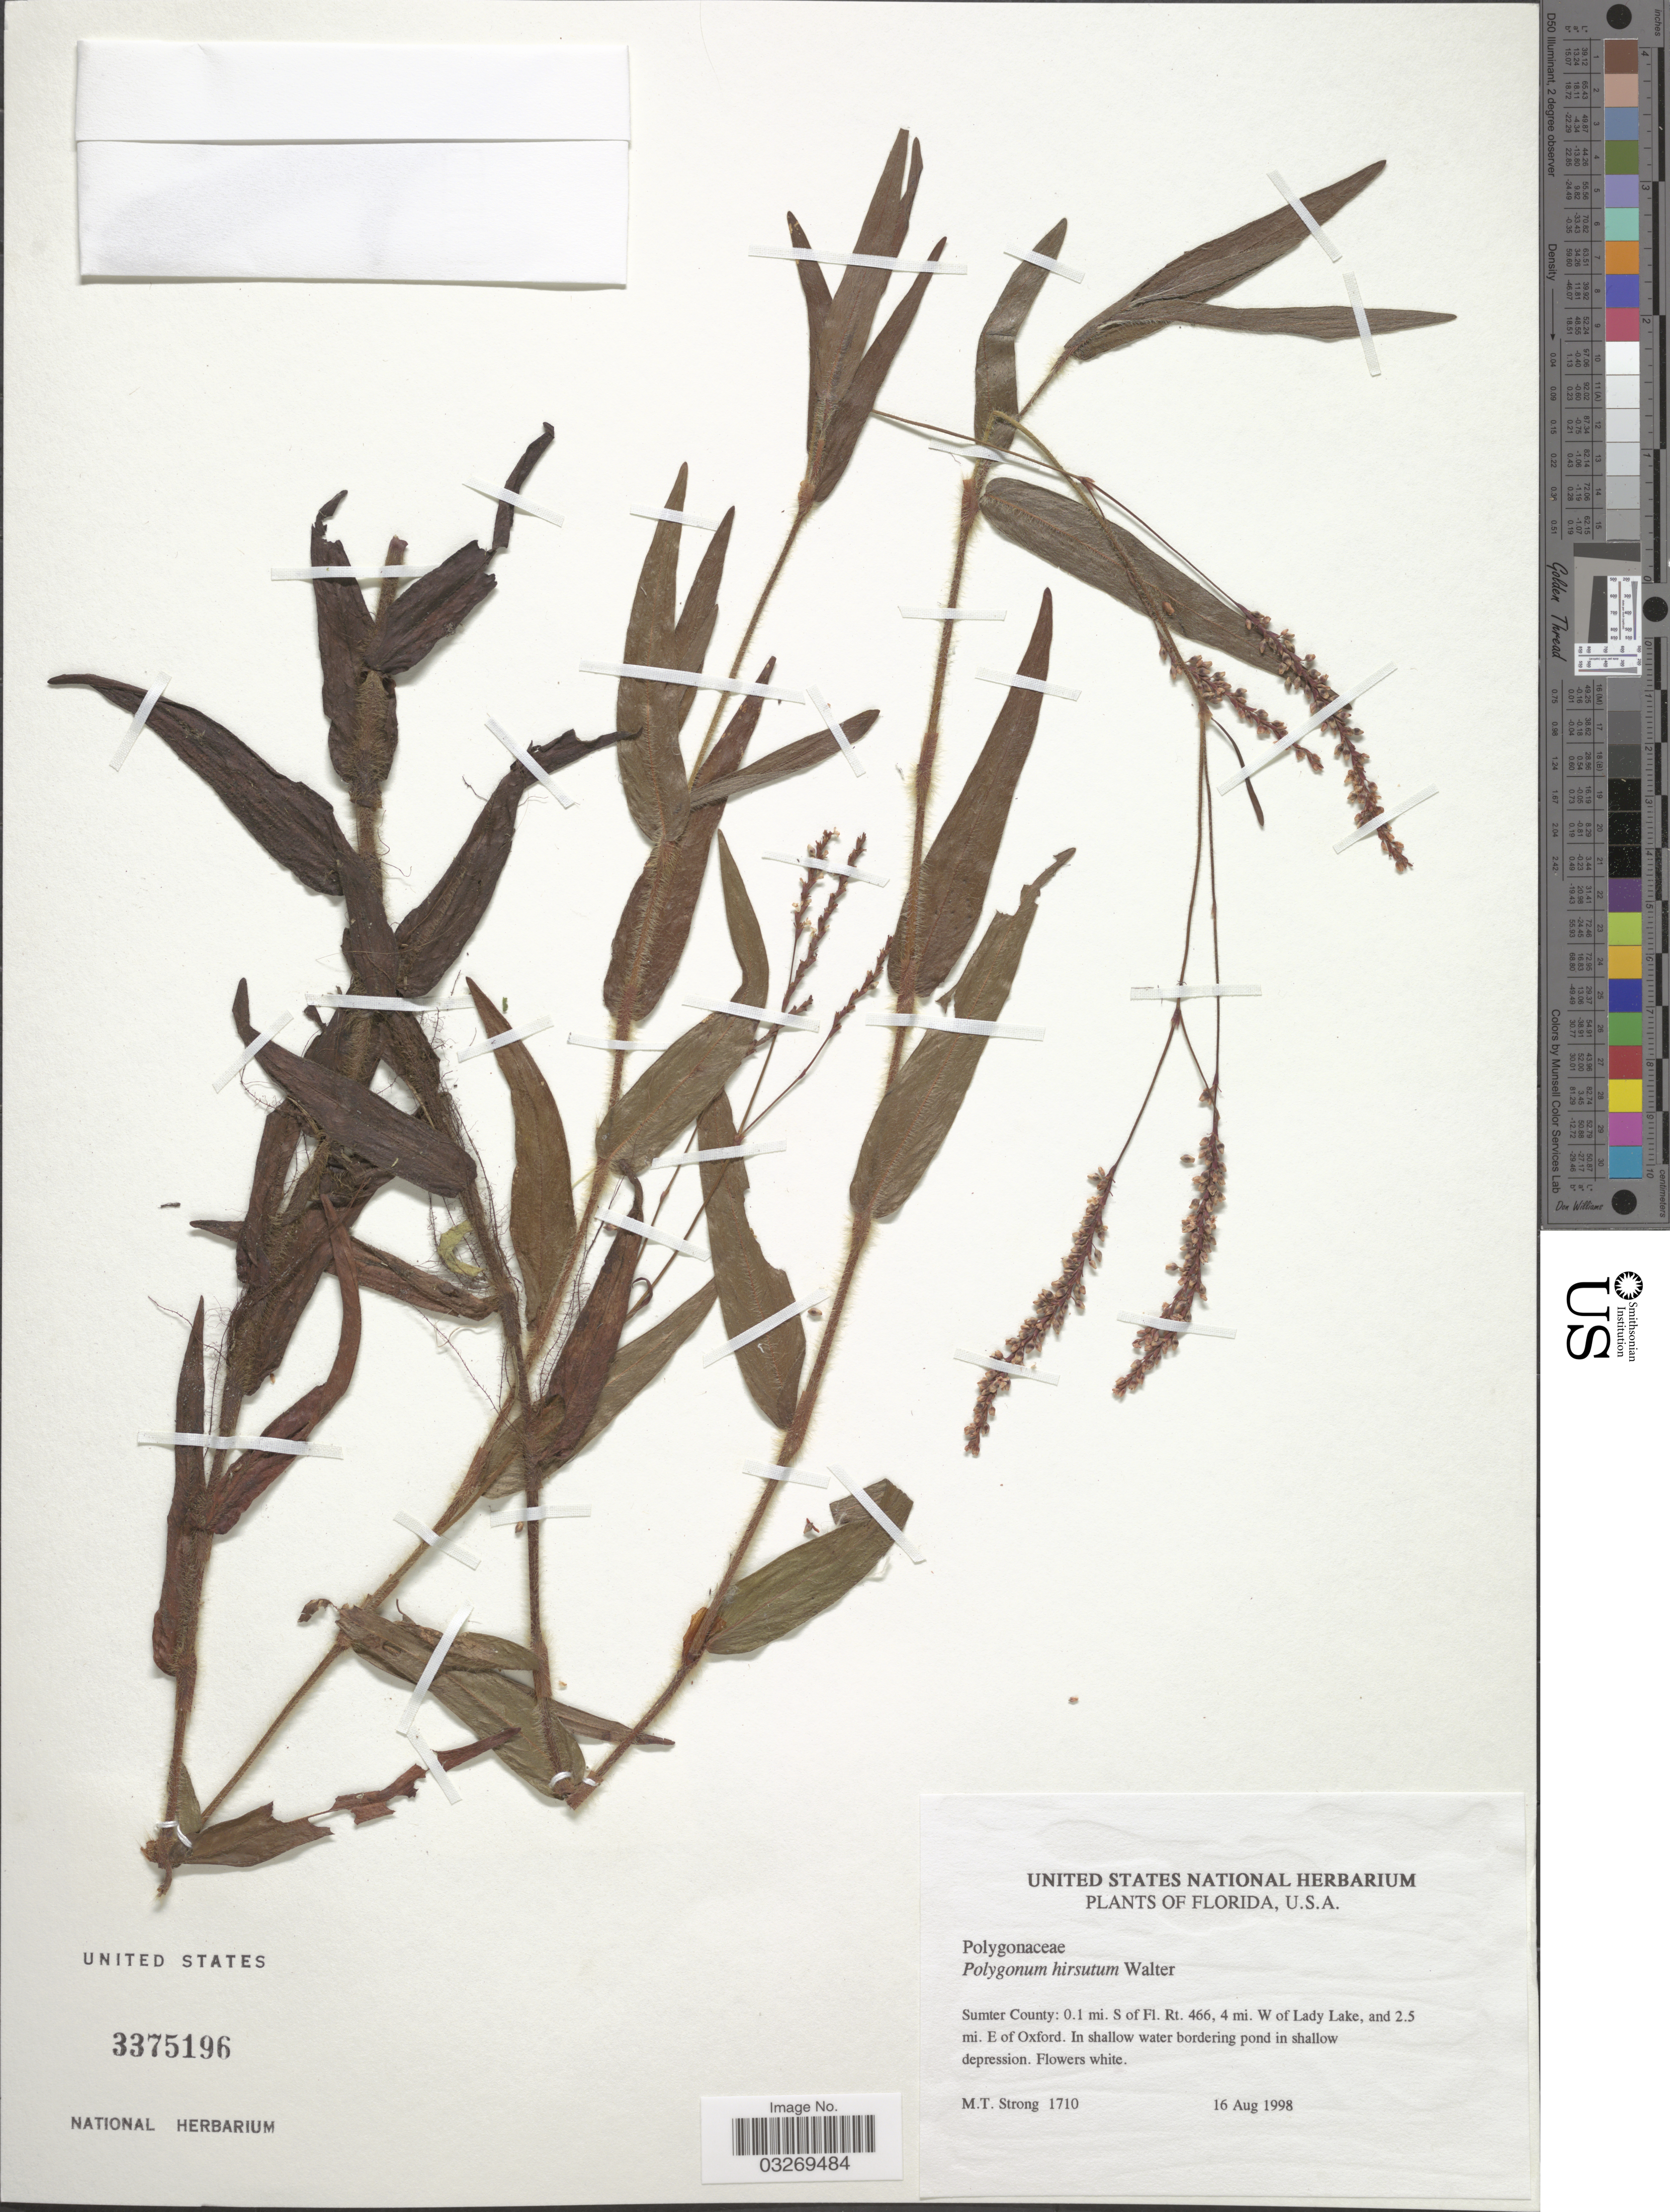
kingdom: Plantae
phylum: Tracheophyta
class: Magnoliopsida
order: Caryophyllales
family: Polygonaceae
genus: Persicaria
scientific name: Persicaria hirsuta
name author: (Walter) Small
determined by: Atha, D. E.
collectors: M. T. Strong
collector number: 1710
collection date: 1998-08-16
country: United States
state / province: Florida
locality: Sumter County: 0.1 mi. S of Fl. Rt. 466, 4 mi. W of Lady Lake, and 2.5 mi. E. of Oxford.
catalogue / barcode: US 3375196